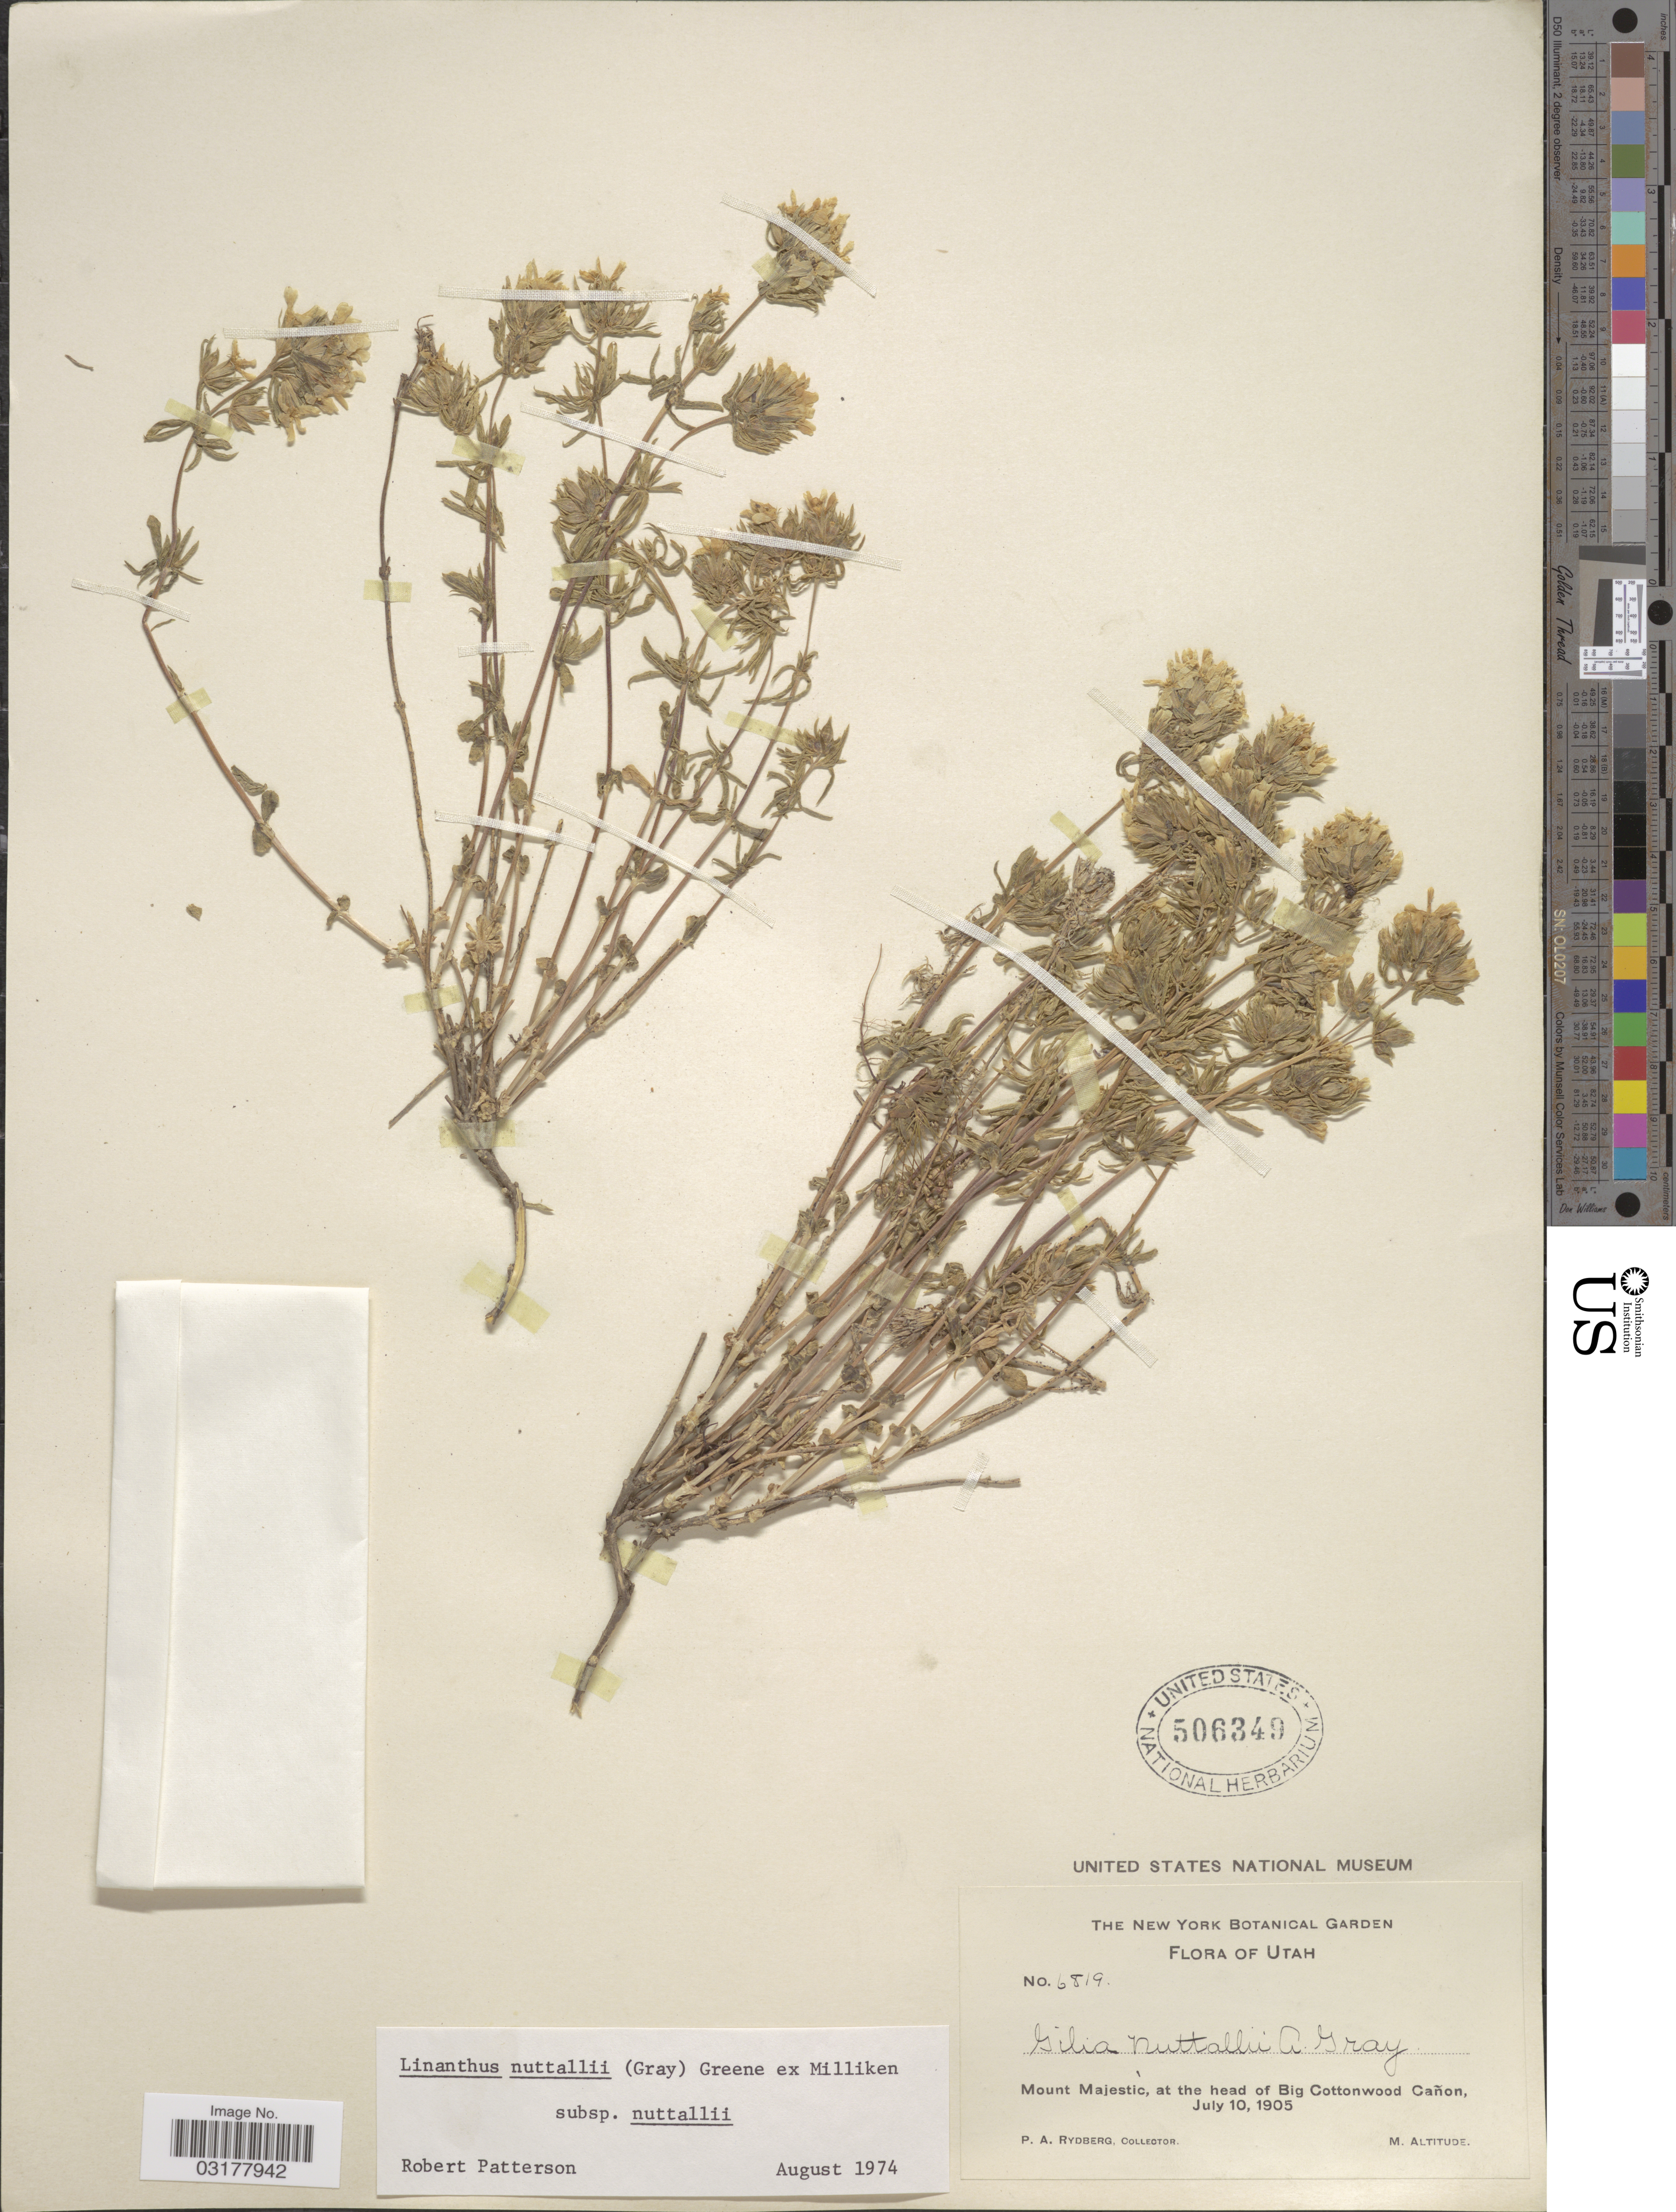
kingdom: Plantae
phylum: Tracheophyta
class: Magnoliopsida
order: Ericales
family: Polemoniaceae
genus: Leptosiphon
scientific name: Leptosiphon nuttallii subsp. nuttallii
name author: (A. Gray) J.M. Porter & L.A. Johnson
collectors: P. A. Rydberg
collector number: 6819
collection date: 1905-07-10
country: United States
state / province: Utah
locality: Mount Majestic, at the head of Big Cottonwood Cañon.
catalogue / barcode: US 506349